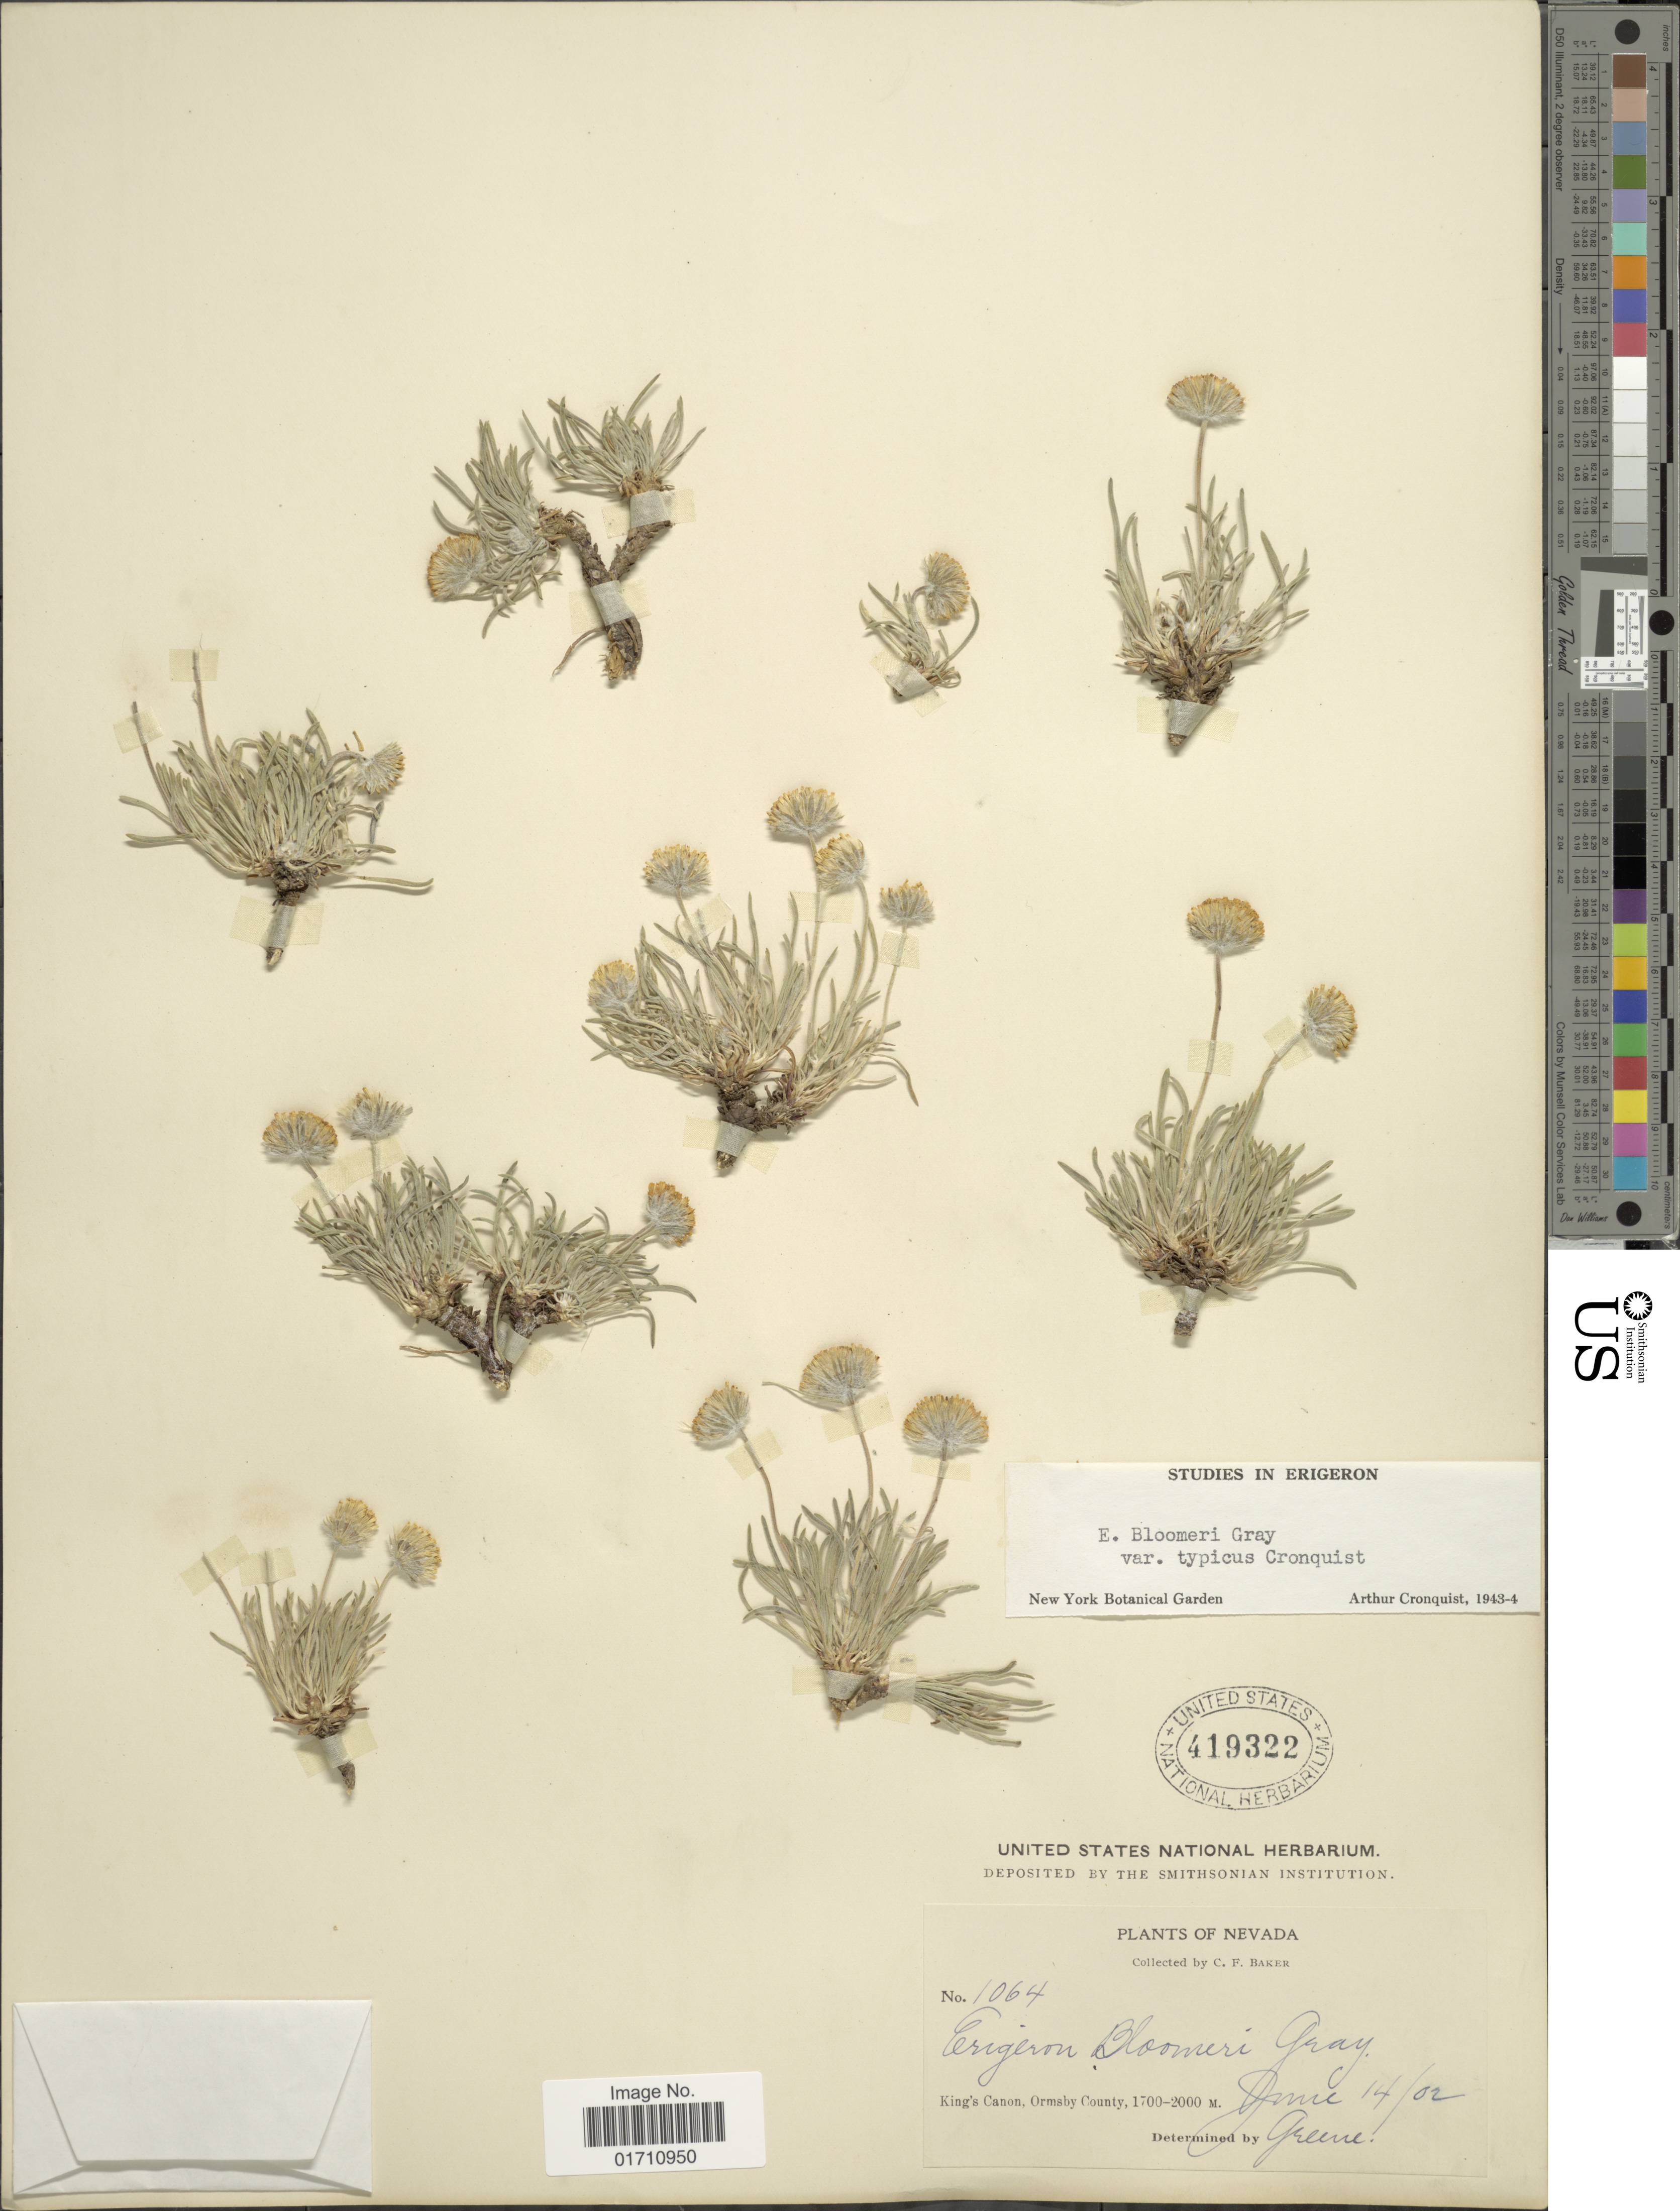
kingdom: Plantae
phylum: Tracheophyta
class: Magnoliopsida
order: Asterales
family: Asteraceae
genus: Erigeron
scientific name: Erigeron bloomeri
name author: A. Gray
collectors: C. F. Baker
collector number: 1064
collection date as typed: Transcribed d/m/y: 14/6/2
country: United States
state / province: Nevada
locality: King's Canon, Ormsby County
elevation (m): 1700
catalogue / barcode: US 419322